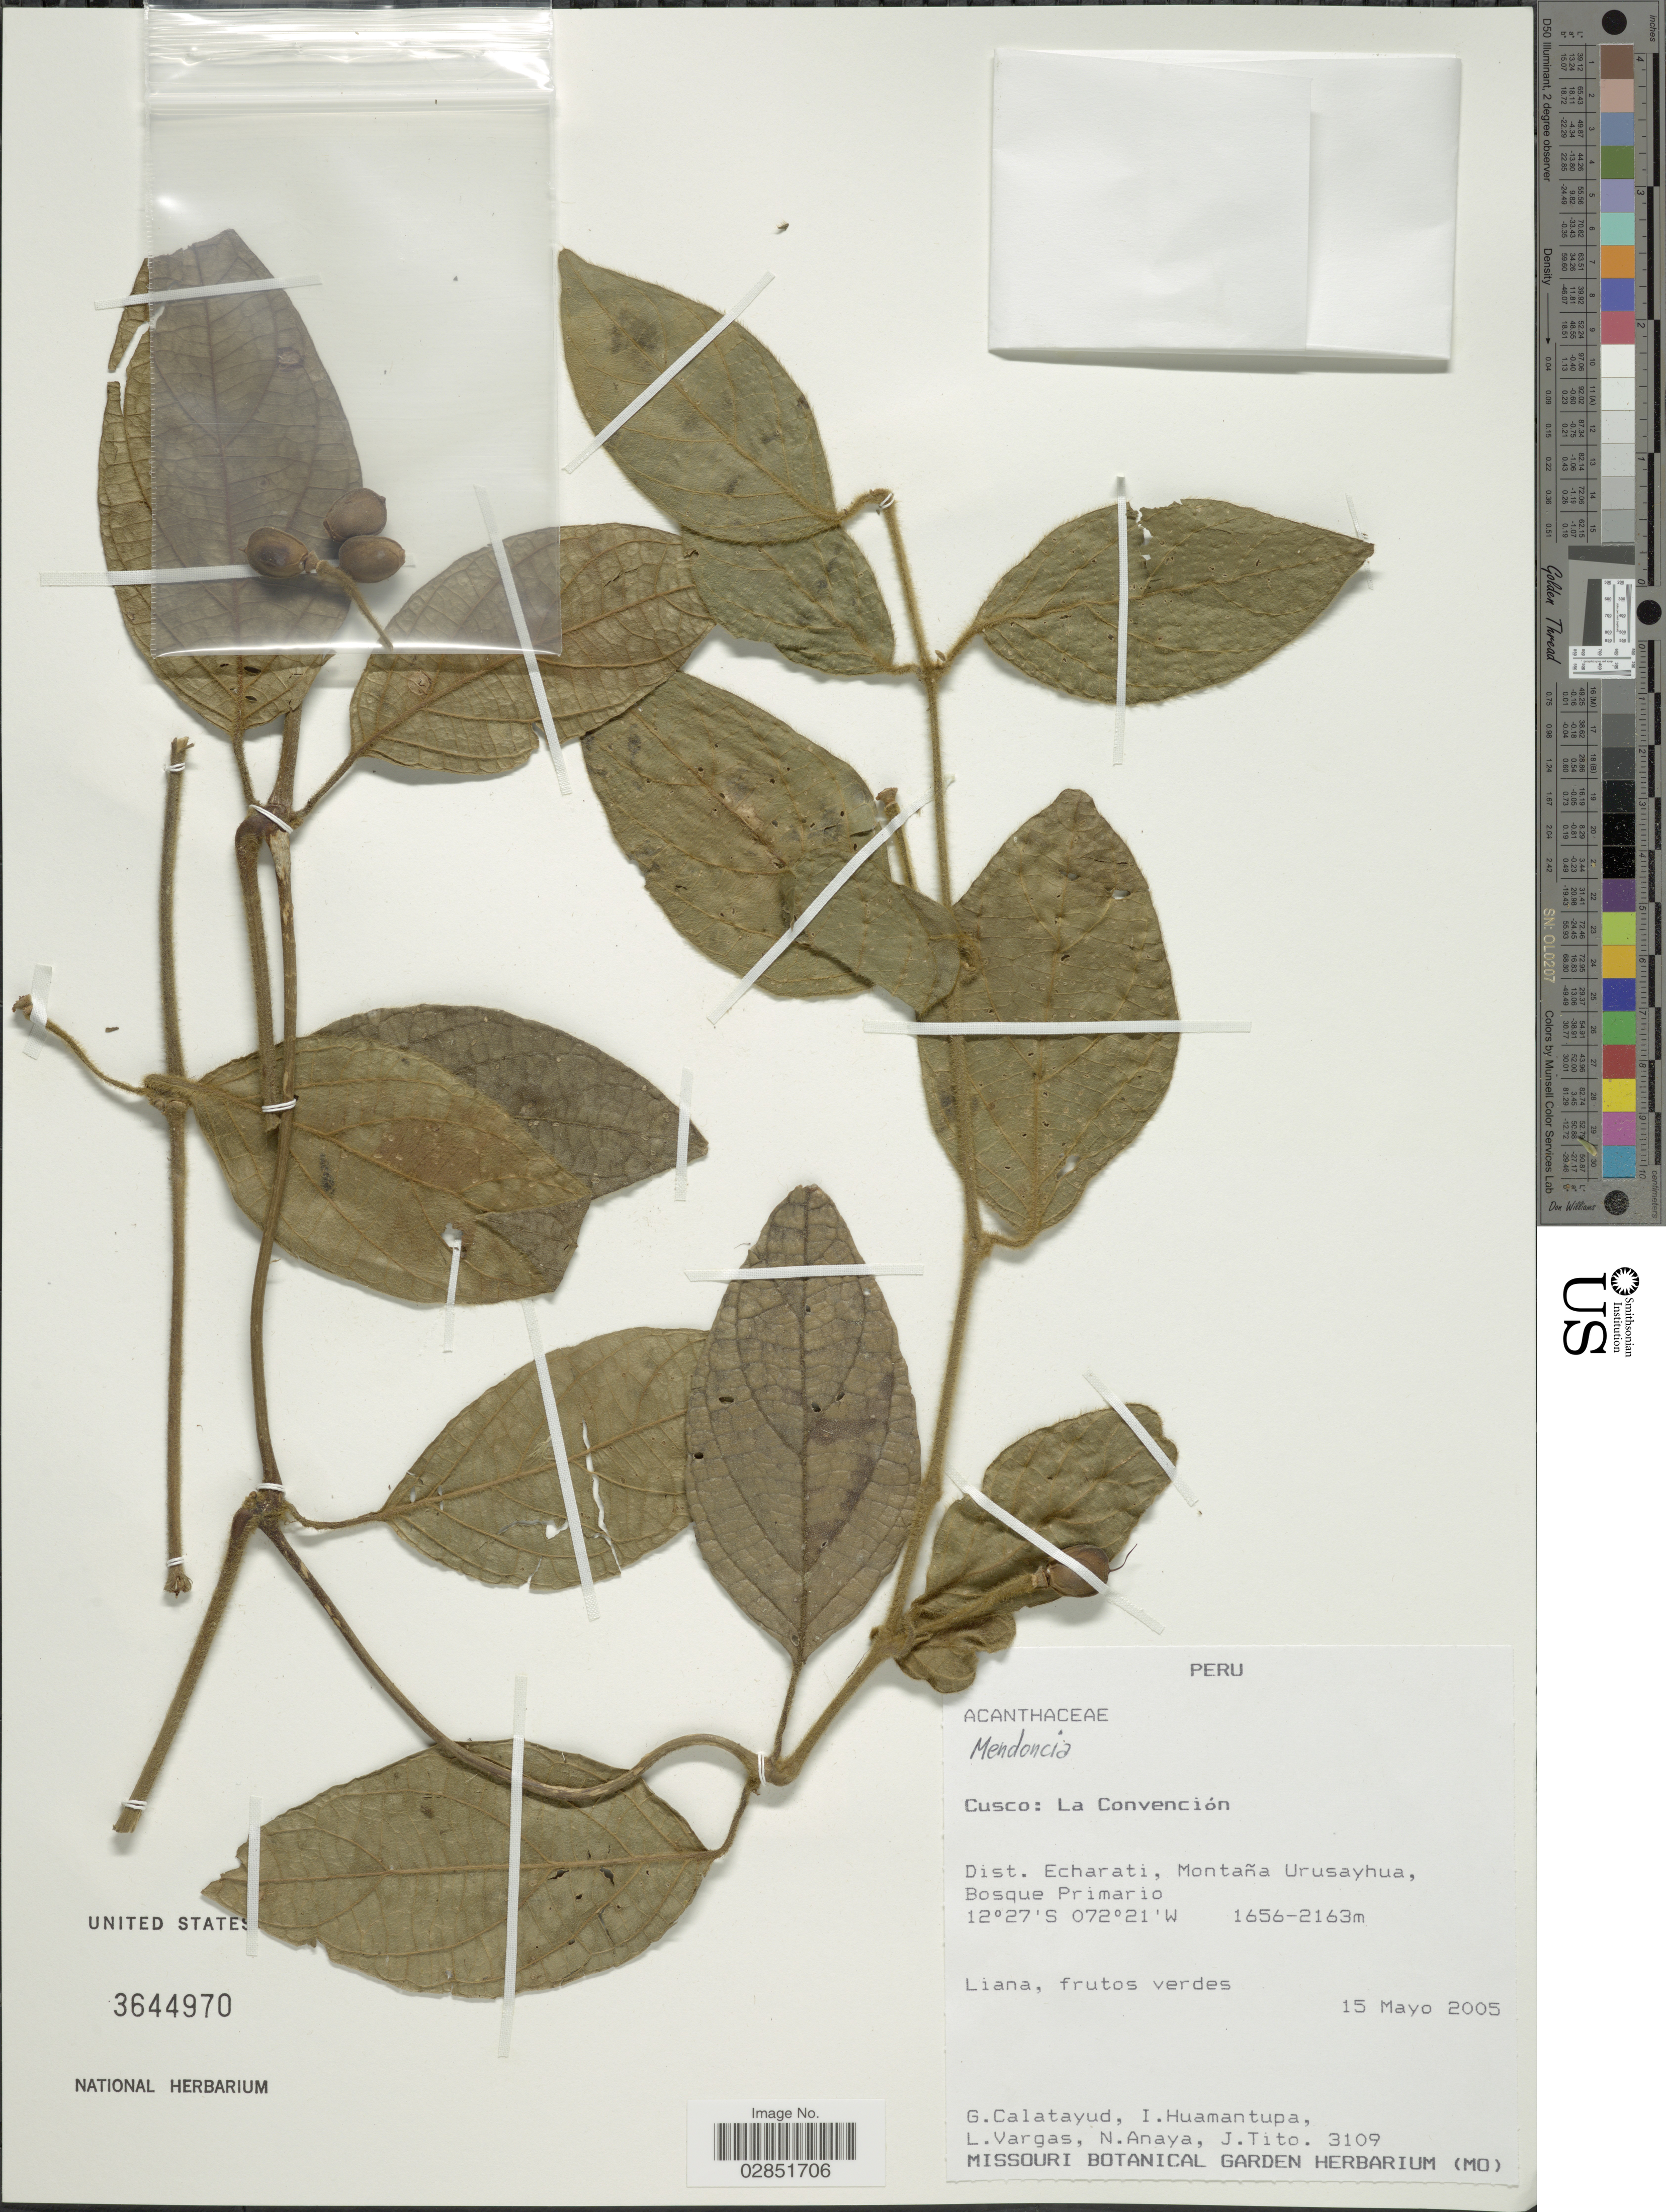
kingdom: Plantae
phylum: Tracheophyta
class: Magnoliopsida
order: Lamiales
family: Acanthaceae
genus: Mendoncia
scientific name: Mendoncia sp.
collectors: G. Calatayud, I. Huamantupa, L. Vargas, N. Anaya & J. Tito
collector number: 3109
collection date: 2005-05-15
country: Peru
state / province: Cusco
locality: La Convención. Dist. Echarati, Montañ Urusayhua.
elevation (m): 1656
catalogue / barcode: US 3644970